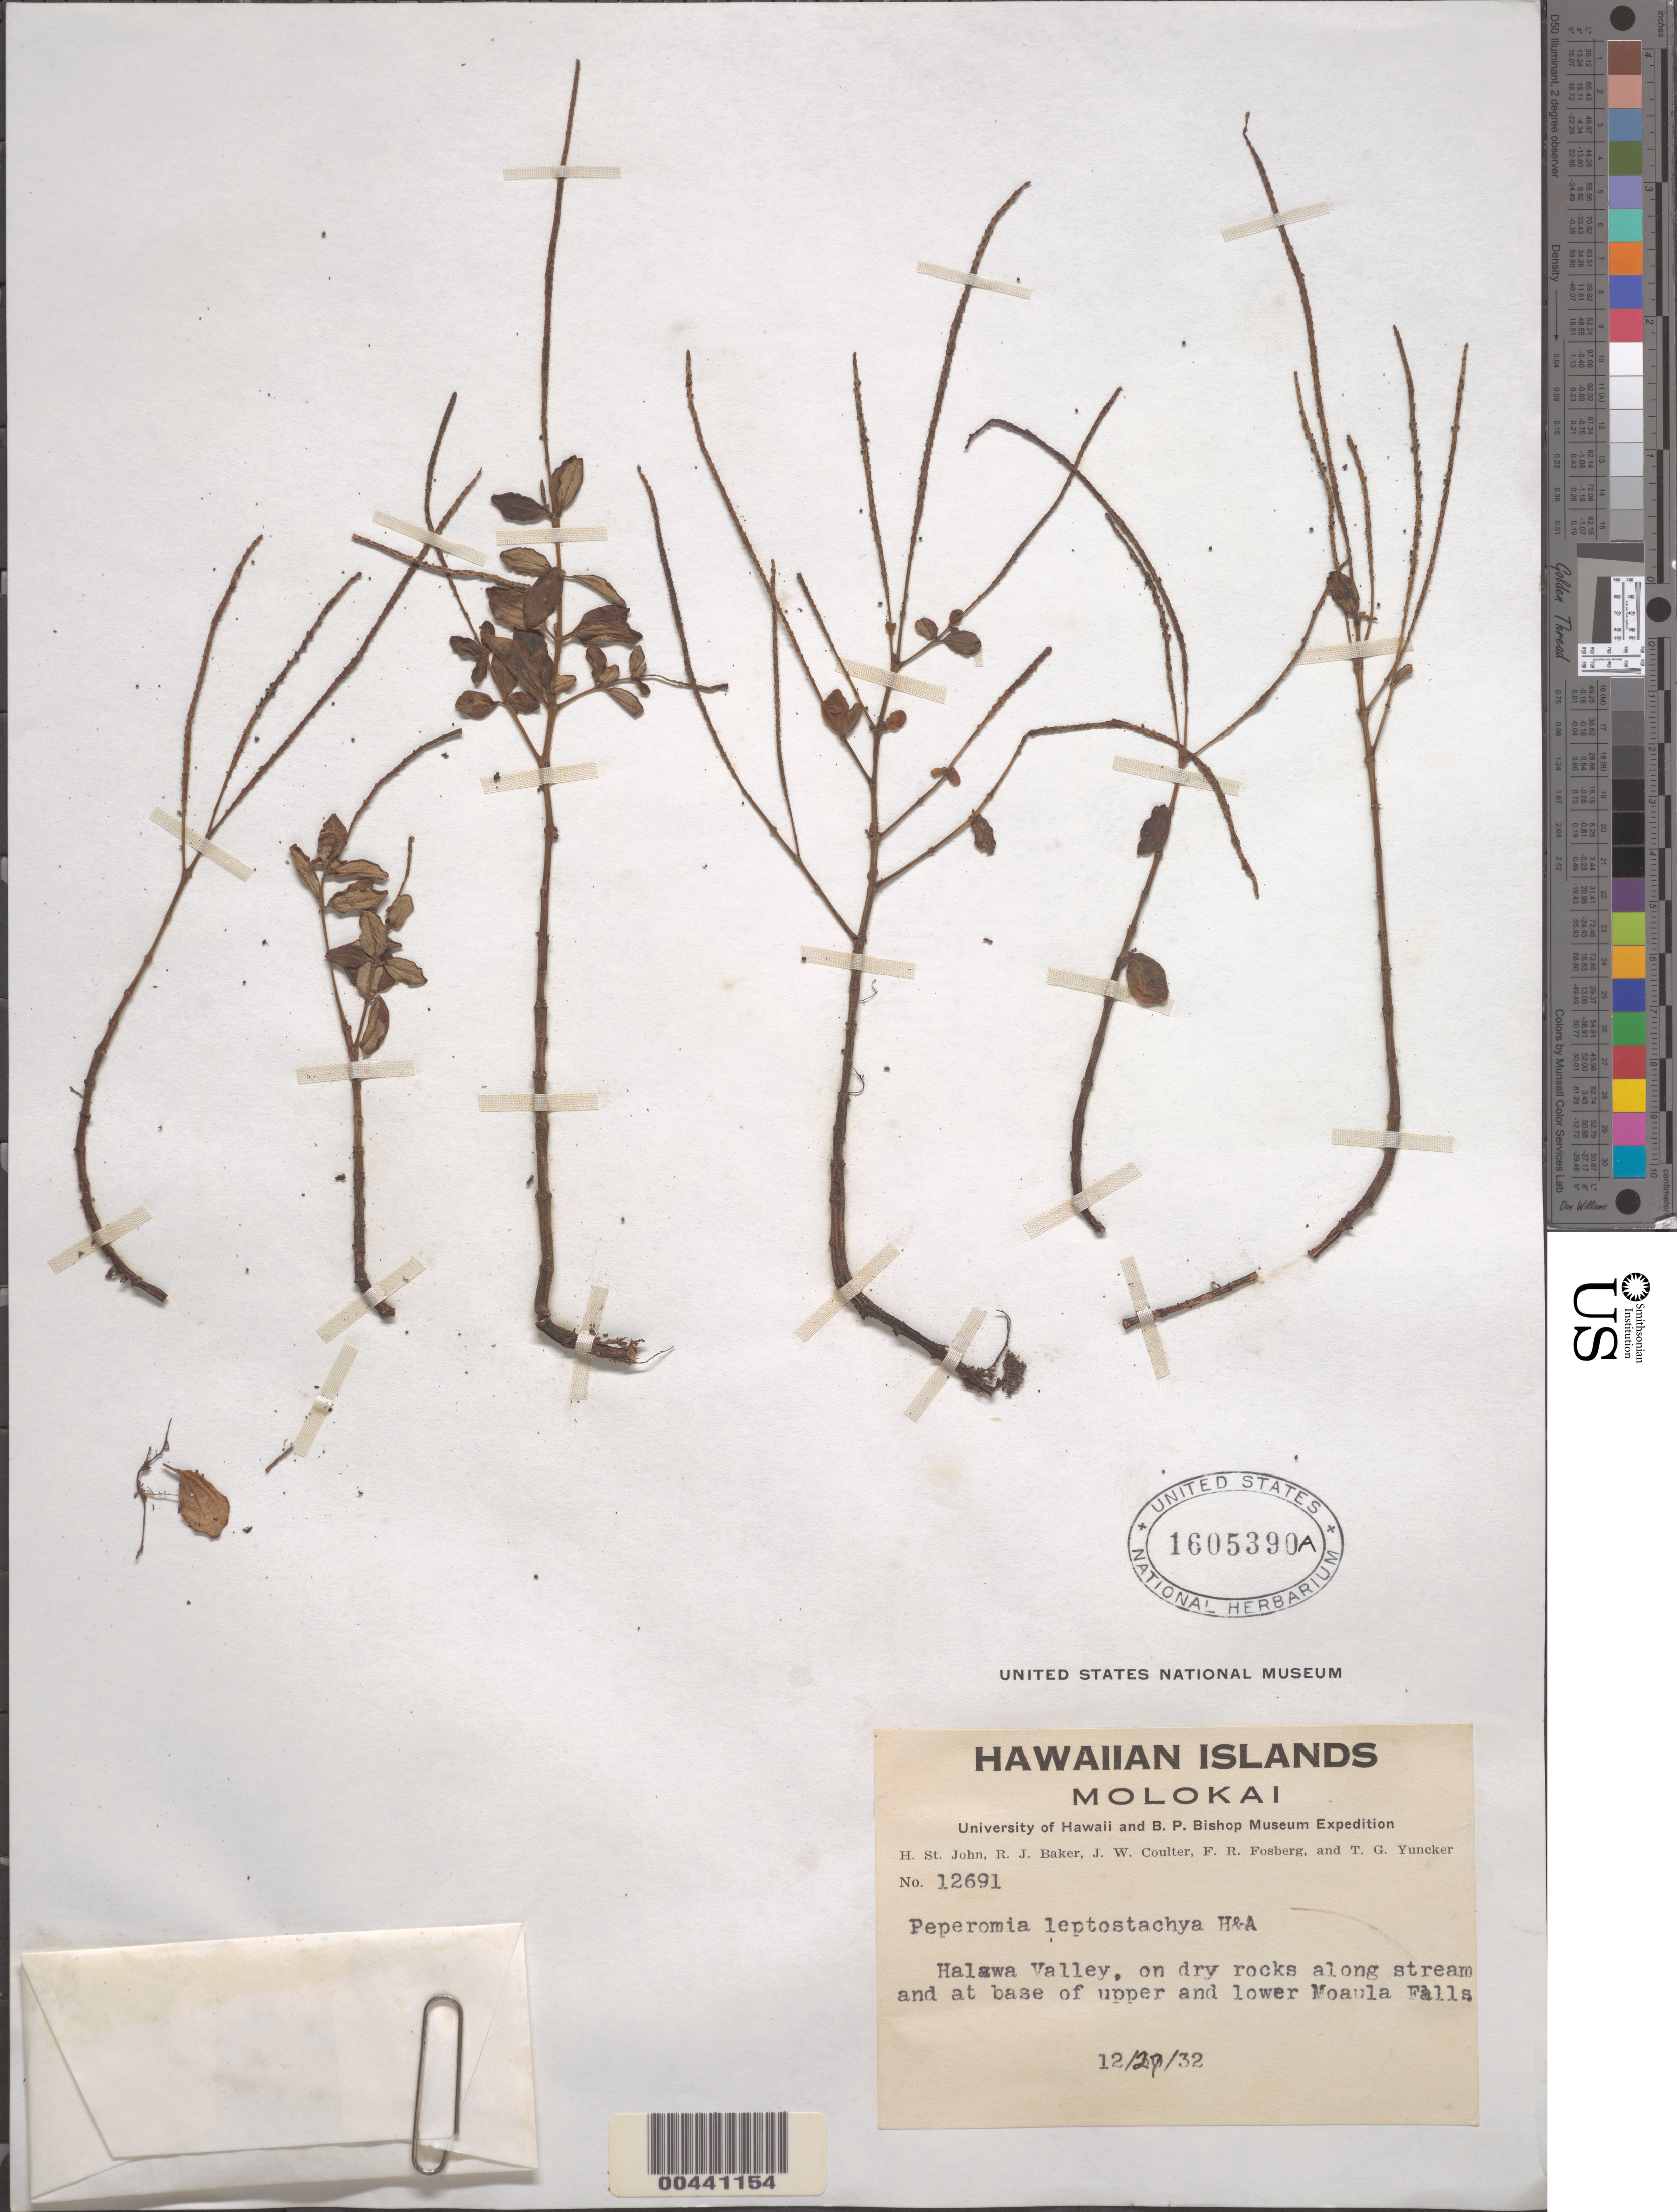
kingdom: Plantae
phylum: Tracheophyta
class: Magnoliopsida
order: Piperales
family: Piperaceae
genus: Peperomia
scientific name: Peperomia leptostachya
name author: Hook. & Arn.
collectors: H. St. John, R. J. Baker, J. W. Coulter & F. R. Fosberg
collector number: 12691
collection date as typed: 27 Dec 1932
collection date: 1932-12-27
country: United States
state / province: Hawaii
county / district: Maui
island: Moloka'i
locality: Halawa Valley, base of upper and lower Moaula Falls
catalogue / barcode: US 1605390